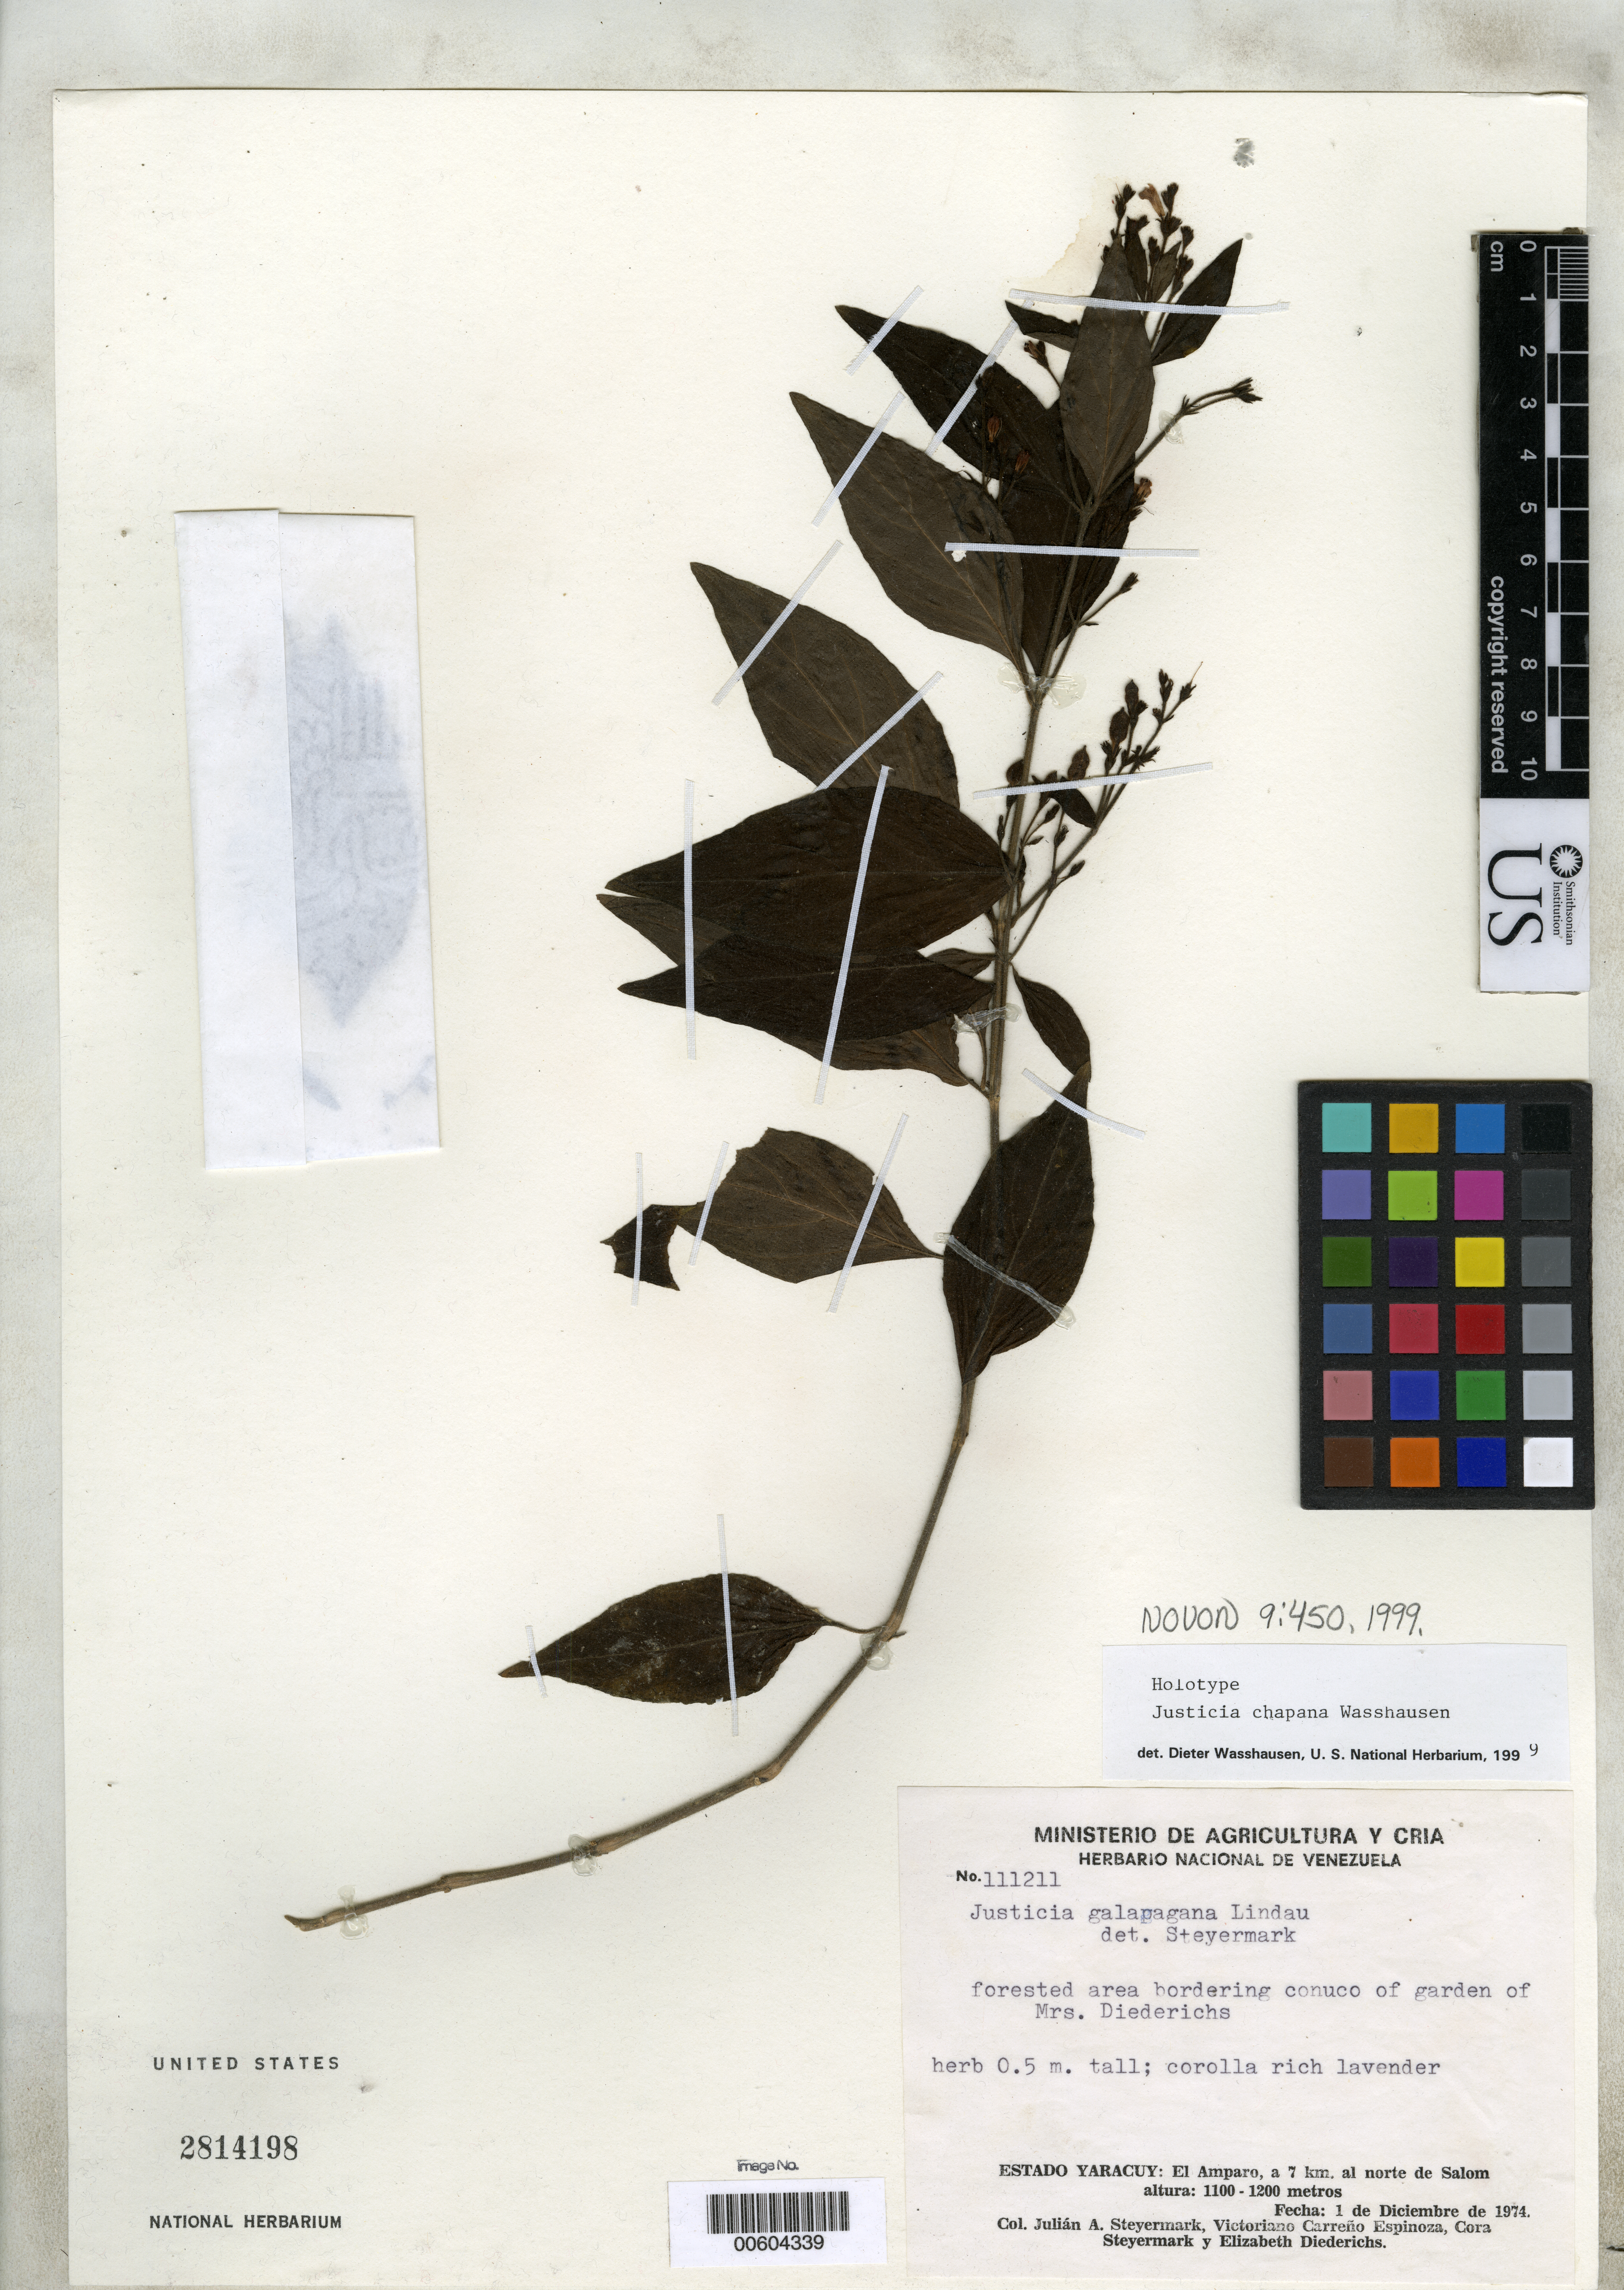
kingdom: Plantae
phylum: Tracheophyta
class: Magnoliopsida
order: Lamiales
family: Acanthaceae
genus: Justicia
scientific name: Justicia chapana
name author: Wassh.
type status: Holotype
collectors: J. Steyermark, V. Carreño E., C. Steyermark & E. Diederichs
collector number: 111211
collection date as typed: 01 Dec 1974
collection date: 1974-12-01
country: Venezuela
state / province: Yaracuy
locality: El Amparo, 7 km N de Salom.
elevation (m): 1100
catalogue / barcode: US 2814198